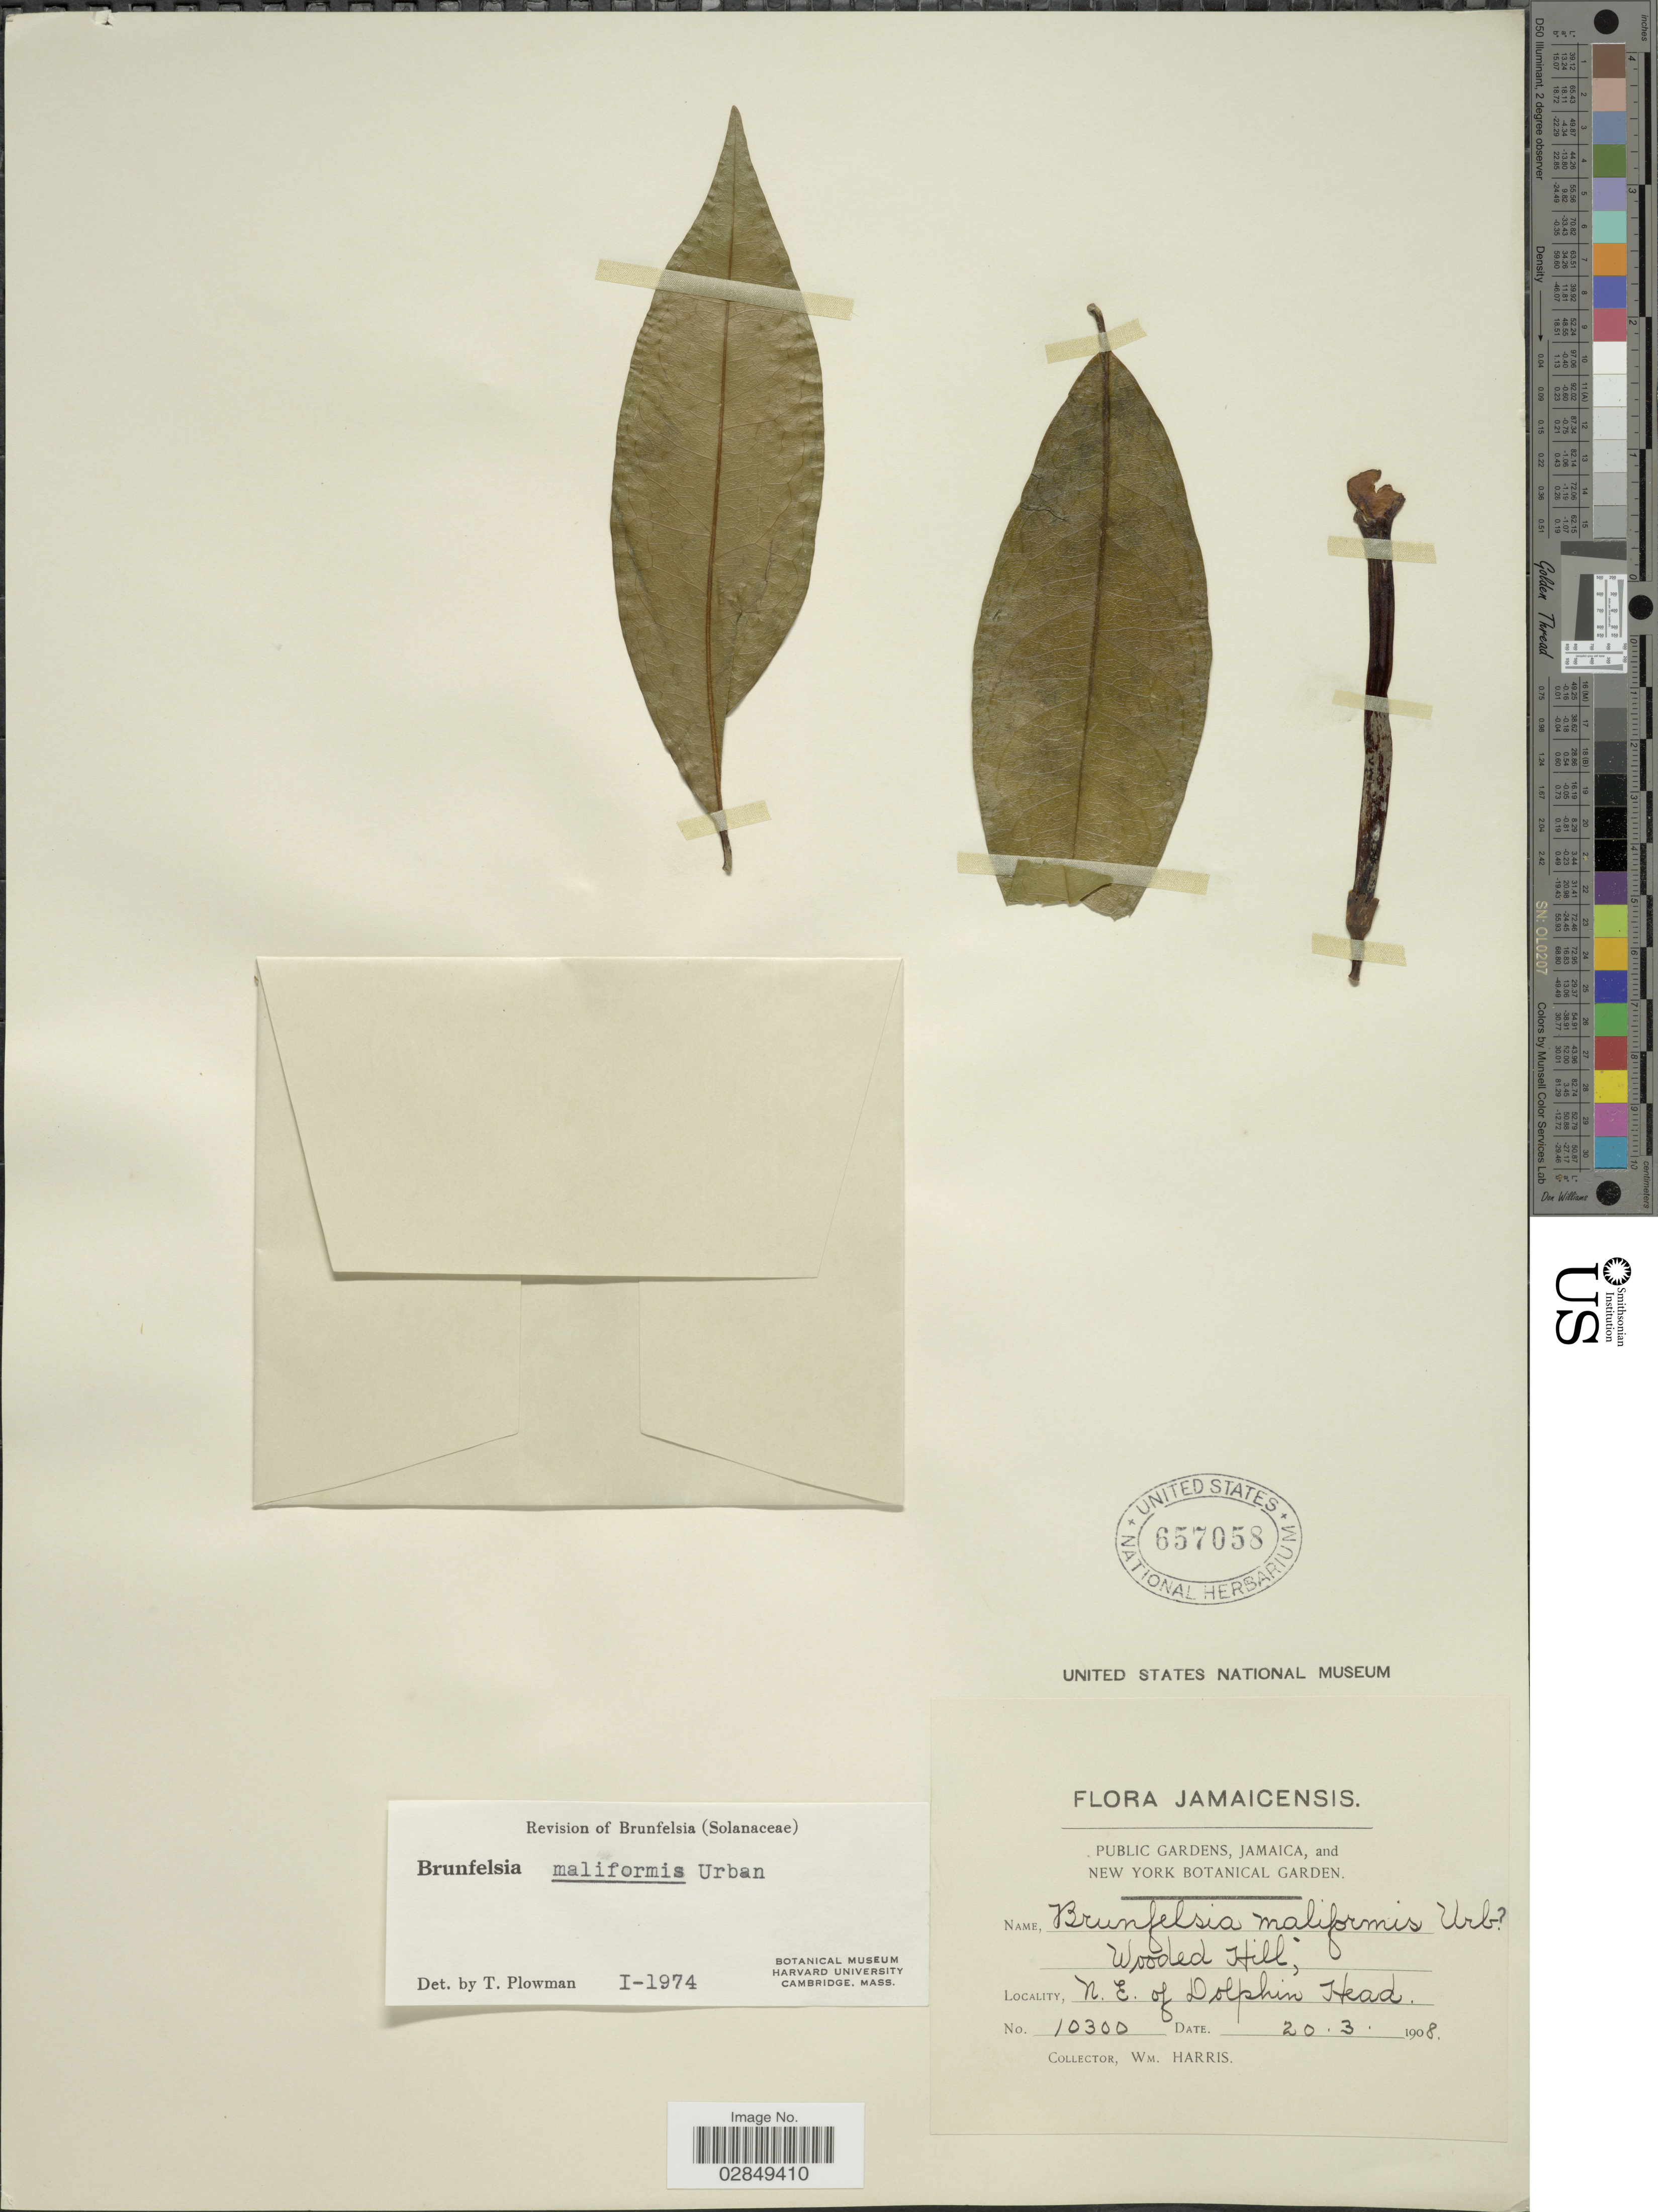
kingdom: Plantae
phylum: Tracheophyta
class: Magnoliopsida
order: Solanales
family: Solanaceae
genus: Brunfelsia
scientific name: Brunfelsia maliformis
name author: Urb.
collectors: W. H. Harris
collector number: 10300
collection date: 1908-03-20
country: Jamaica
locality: N.E. of Dolphin Head.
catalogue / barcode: US 657058